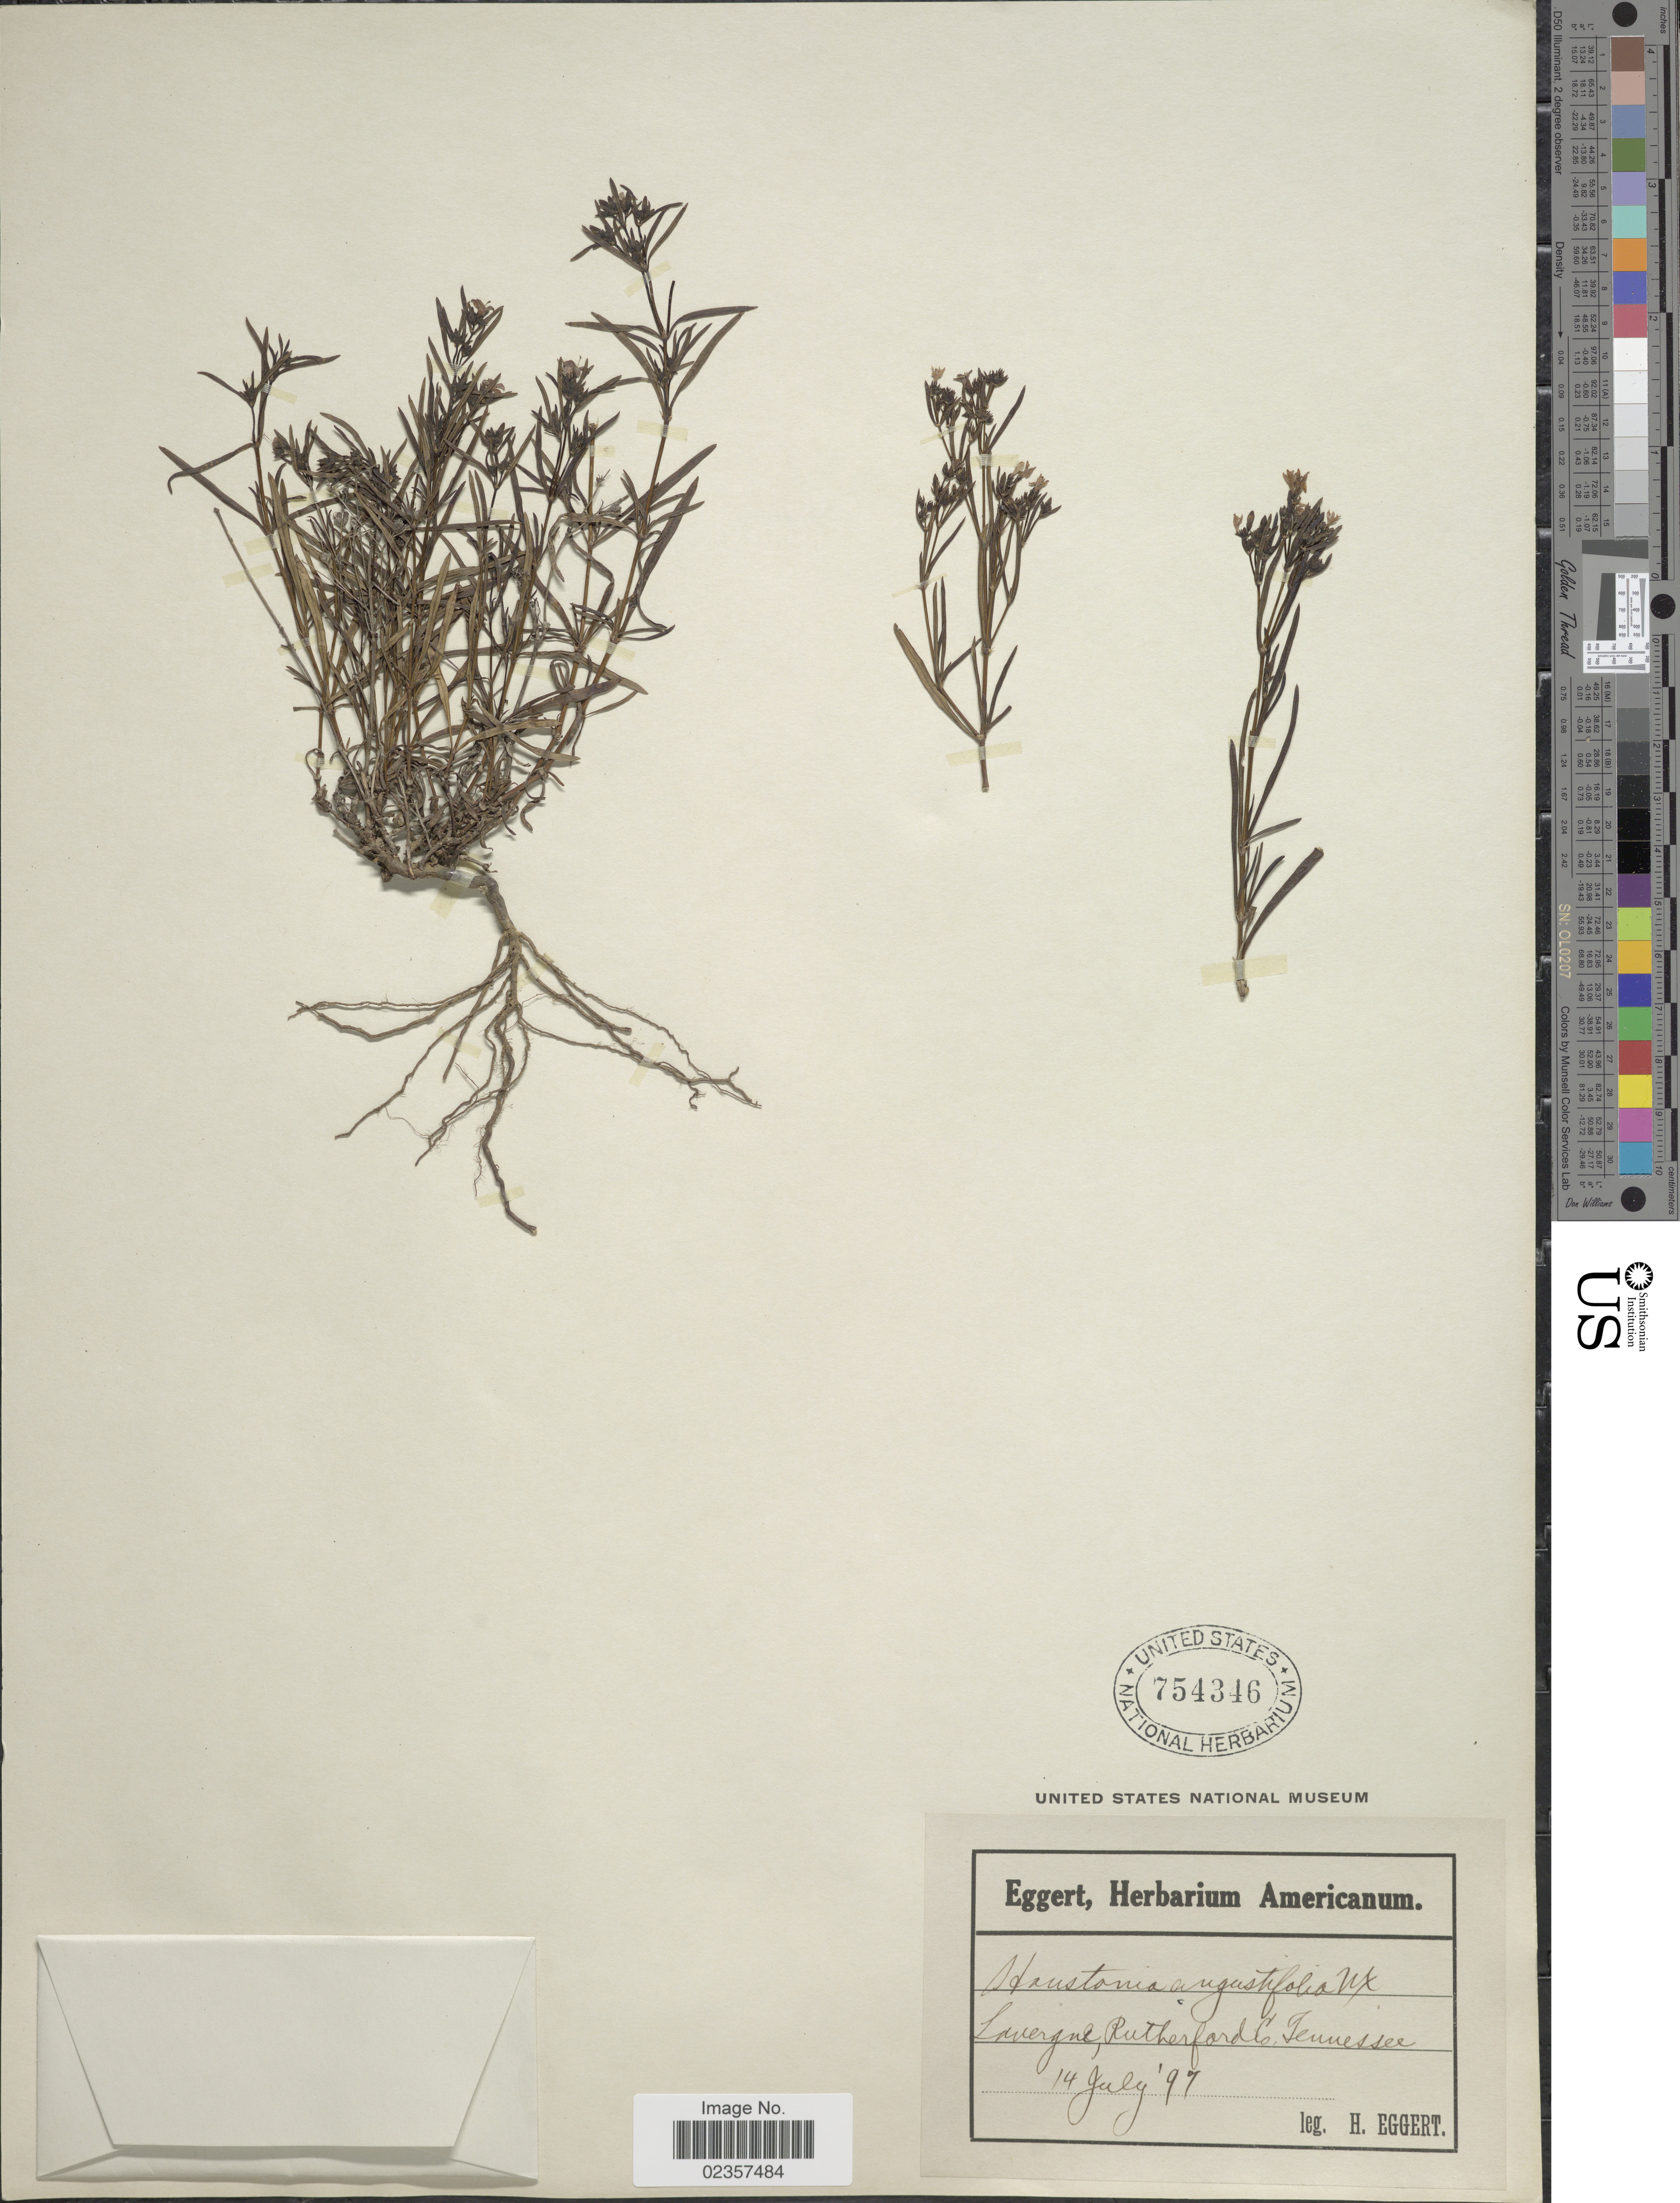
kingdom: Plantae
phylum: Tracheophyta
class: Magnoliopsida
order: Gentianales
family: Rubiaceae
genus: Houstonia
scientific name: Houstonia nigricans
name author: (Lam.) Fernald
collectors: H. Eggert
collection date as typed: Transcribed d/m/y: 14/7/97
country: United States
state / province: Tennessee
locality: Lavergne, Rutherford Co.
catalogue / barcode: US 754346